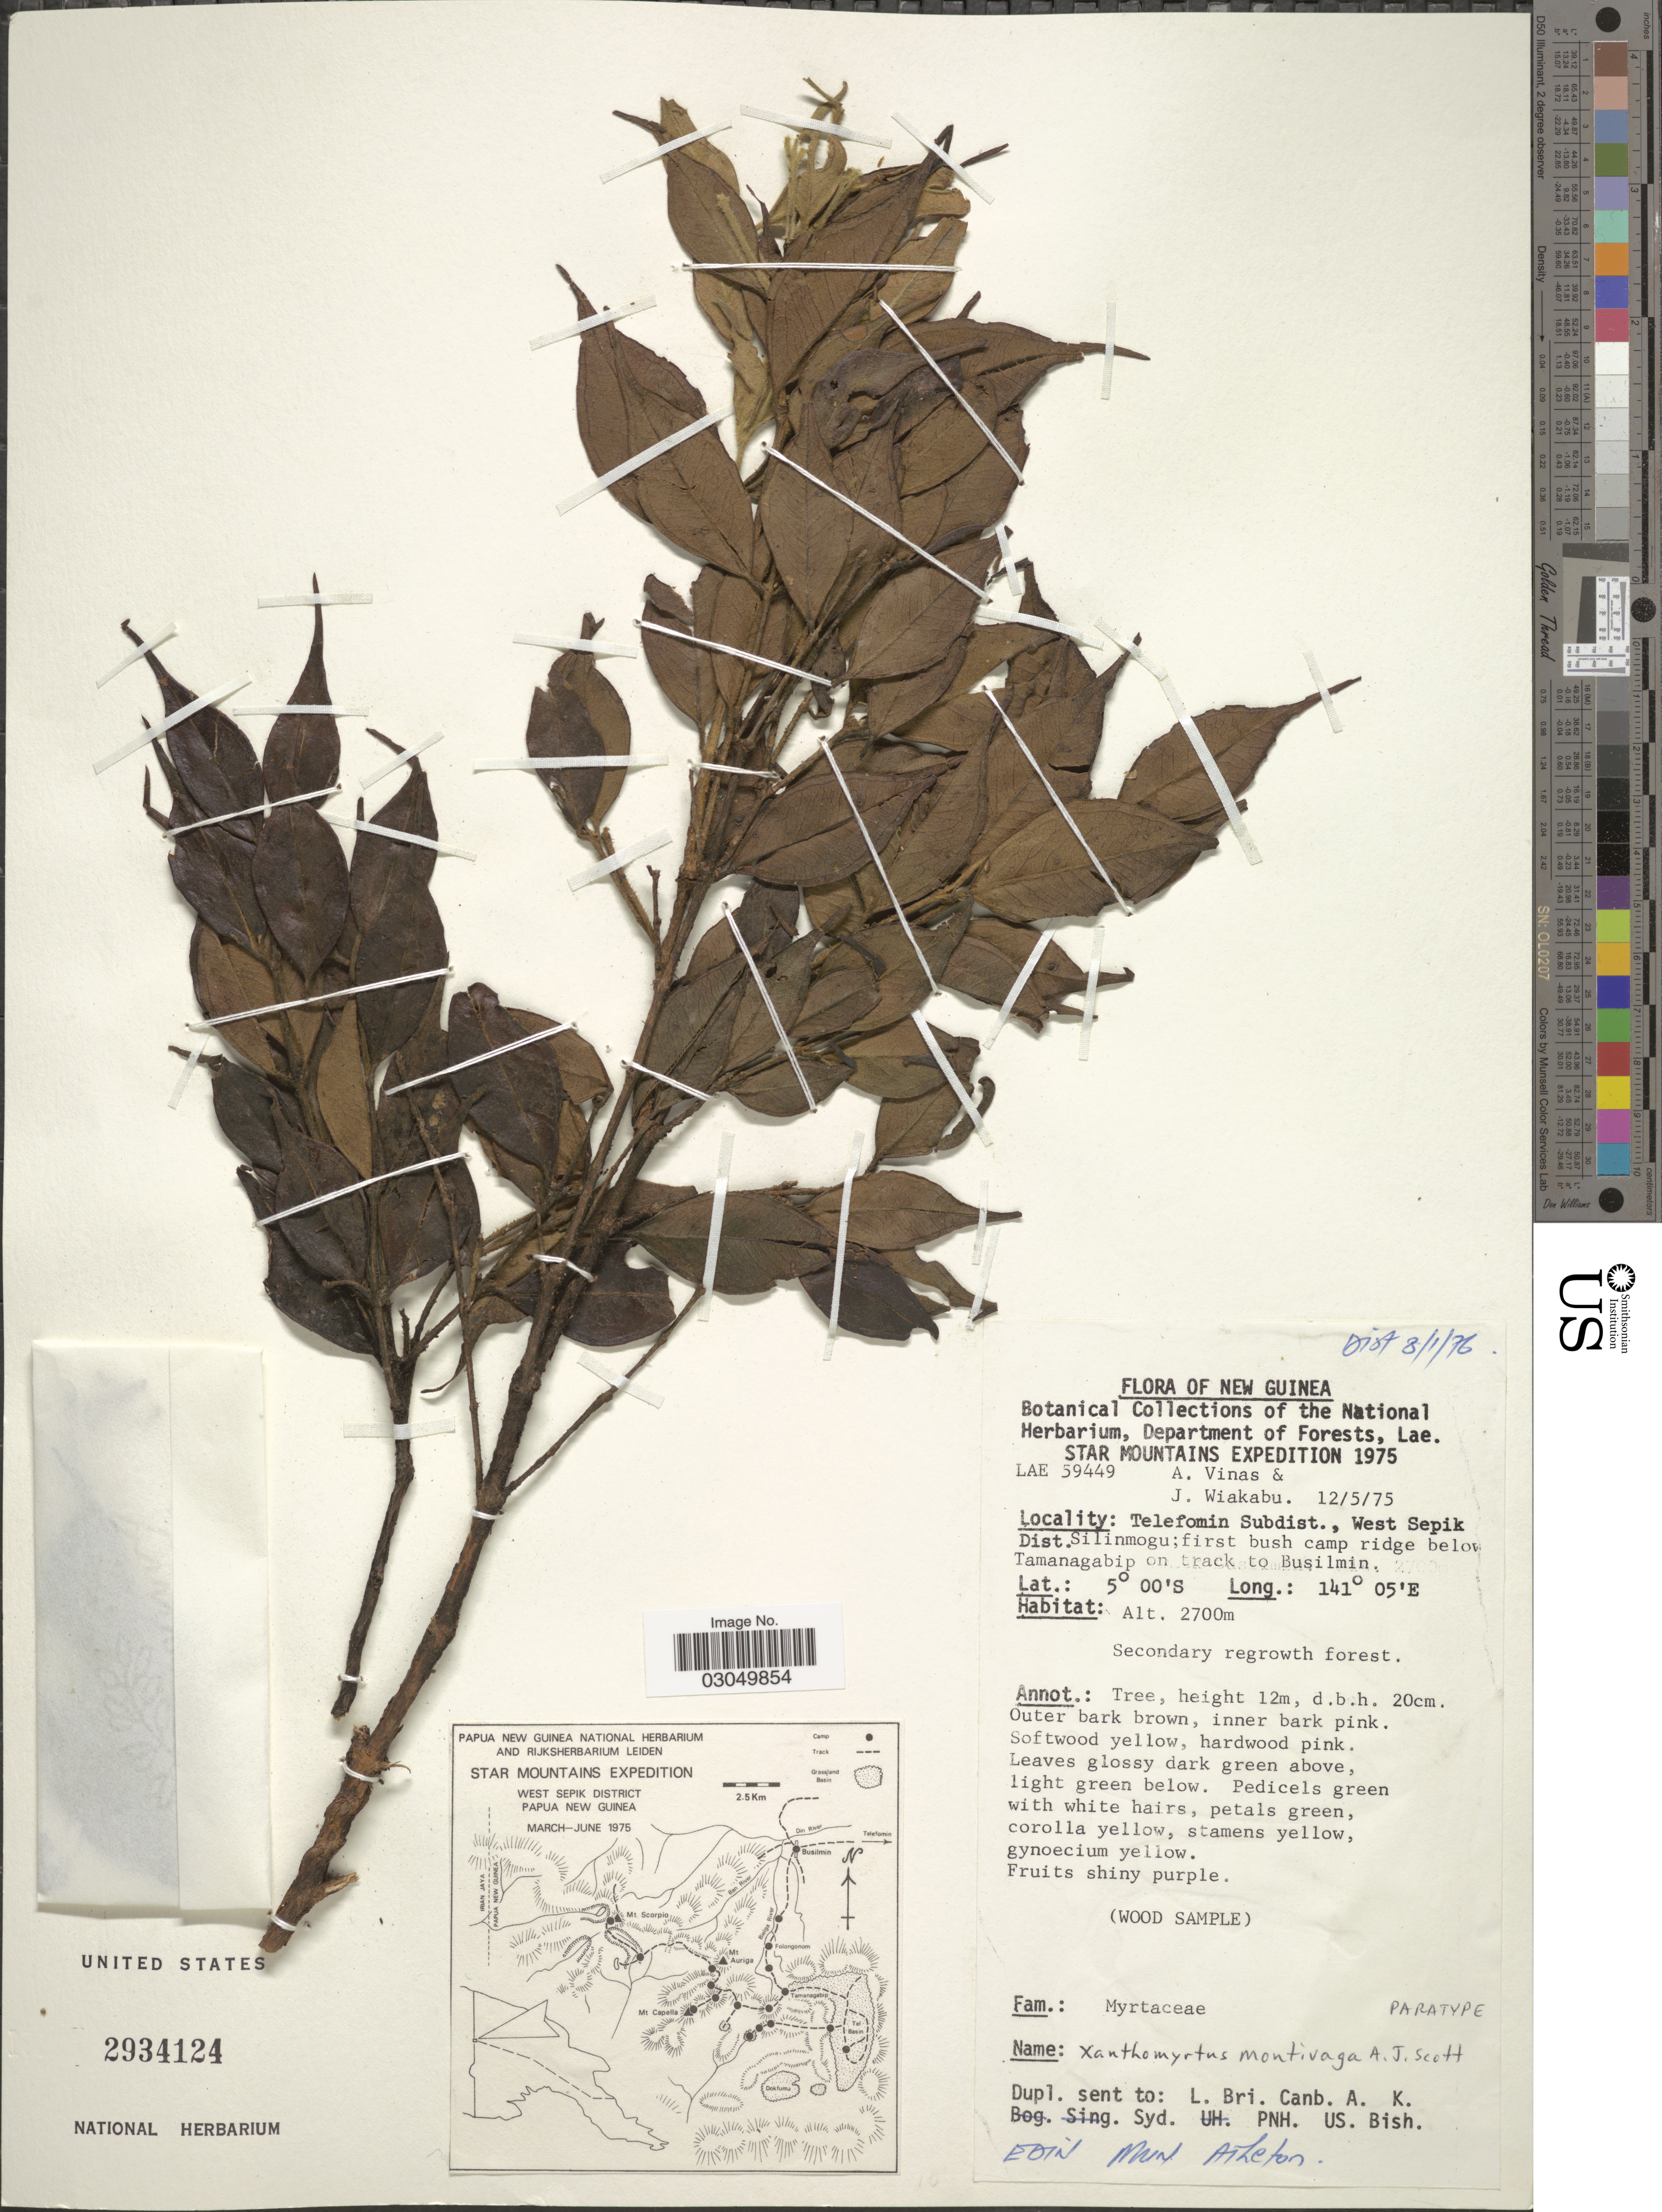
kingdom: Plantae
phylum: Tracheophyta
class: Magnoliopsida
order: Myrtales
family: Myrtaceae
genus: Xanthomyrtus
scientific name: Xanthomyrtus montivaga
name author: A.J. Scott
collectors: A. Vinas & J. Wiakabu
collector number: LAE 59449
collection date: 1975-05-12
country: Papua New Guinea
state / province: Sandaun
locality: New Guinea. Star Mountains. Telefomin Subdist., West Sepik Dist. Silinmogu; first bush camp ridge below Tamanagabip on track to Busilmin.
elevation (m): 2700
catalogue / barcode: US 2934124